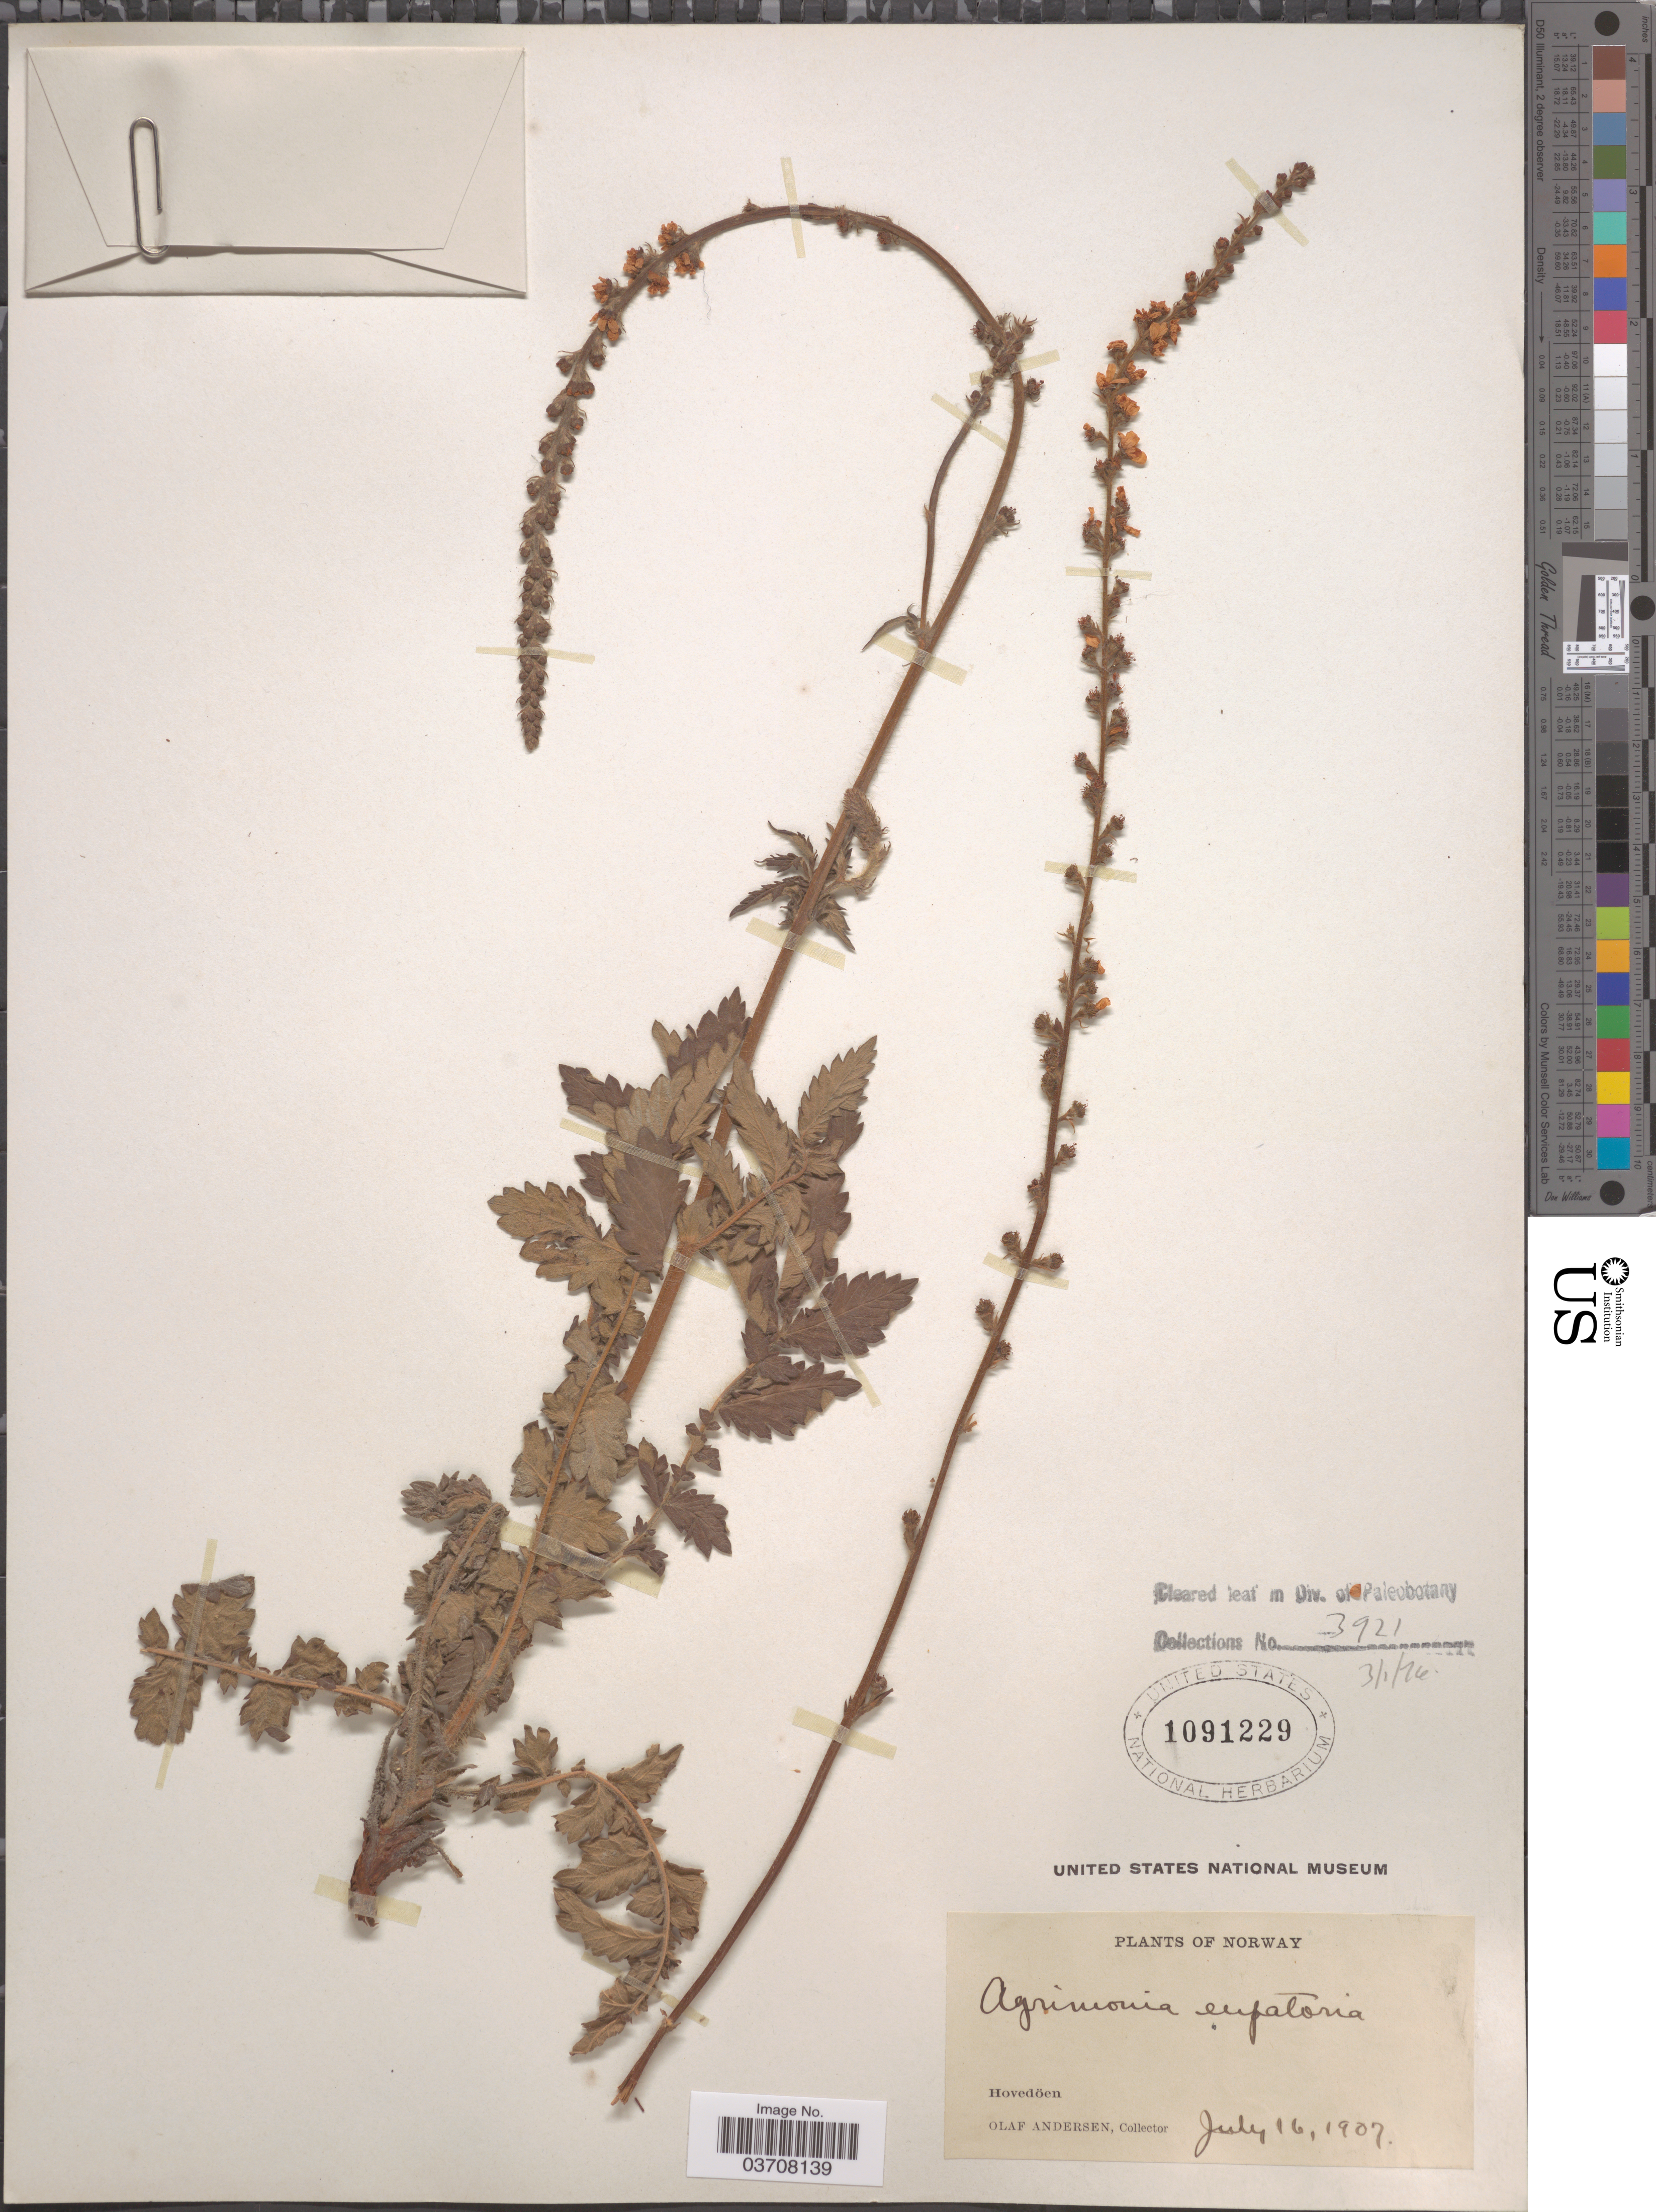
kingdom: Plantae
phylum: Tracheophyta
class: Magnoliopsida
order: Rosales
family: Rosaceae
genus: Agrimonia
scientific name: Agrimonia eupatoria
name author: L.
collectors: O. Andersen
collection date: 1907-07-16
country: Norway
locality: Hovedöen.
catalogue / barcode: US 1091229